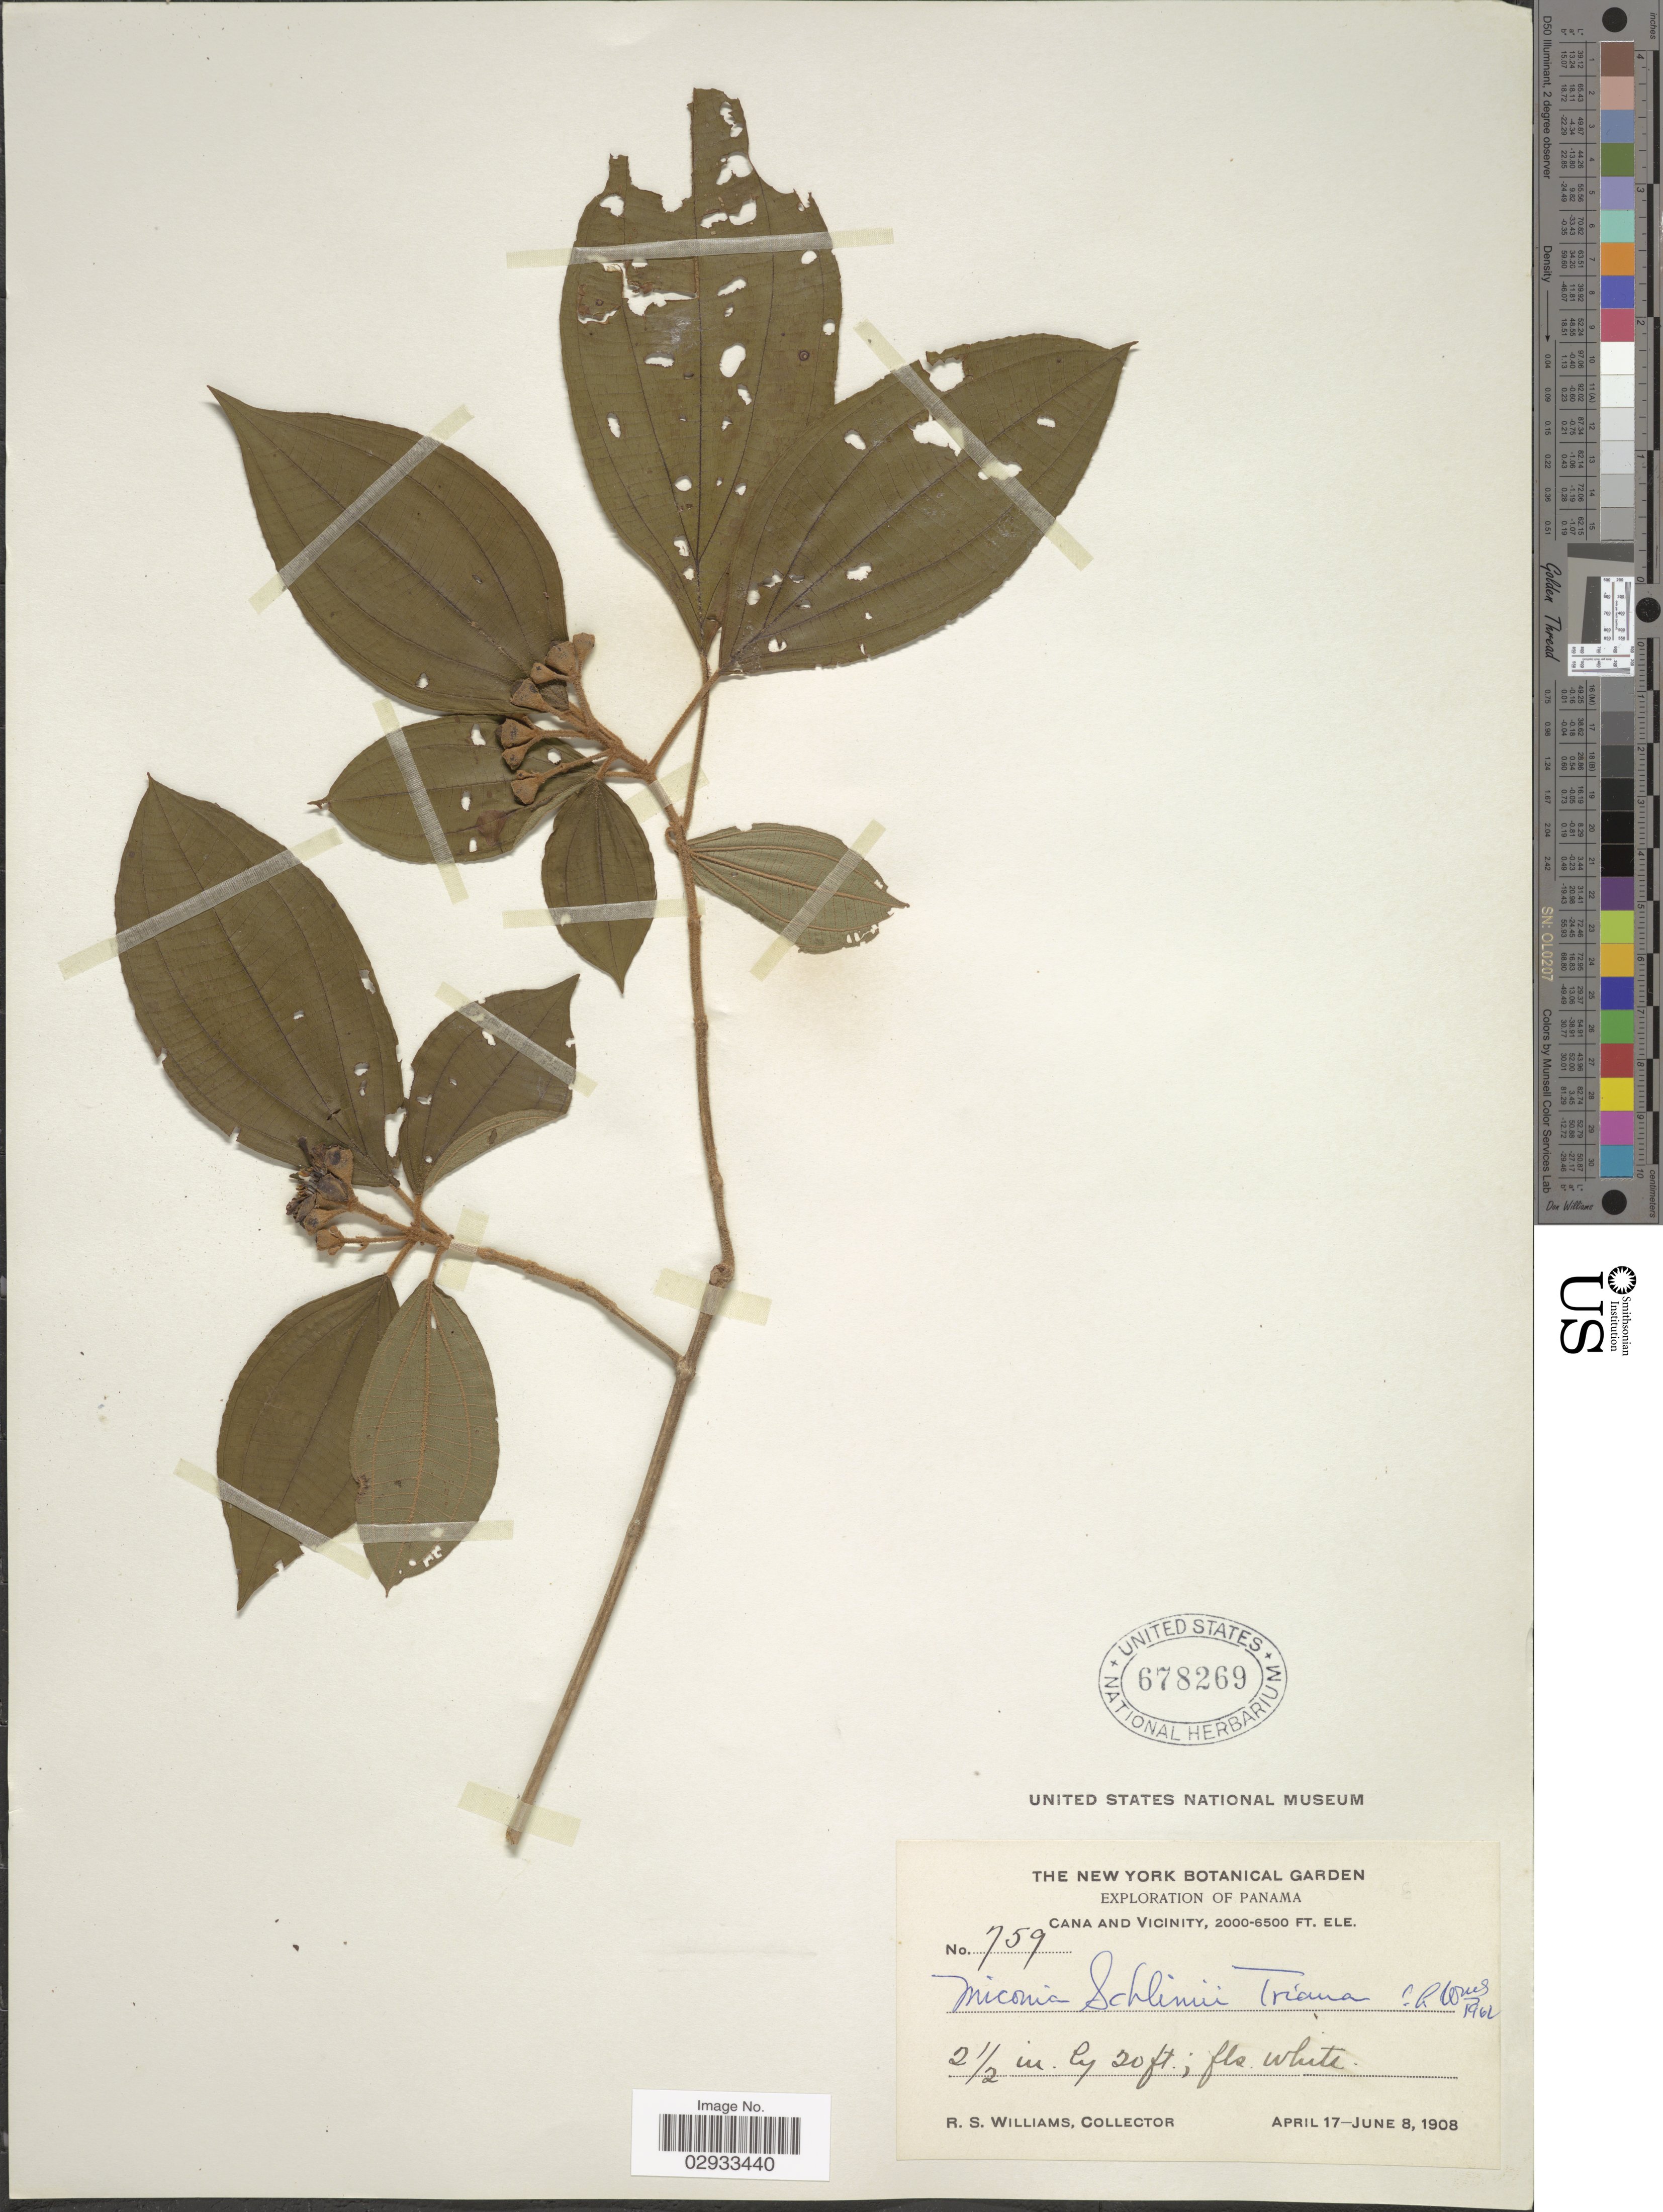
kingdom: Plantae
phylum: Tracheophyta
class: Magnoliopsida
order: Myrtales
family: Melastomataceae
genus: Miconia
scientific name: Miconia schlimii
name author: Triana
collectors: R. S. Williams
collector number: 759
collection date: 1908-04-17/1908-06-08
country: Panama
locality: Cana and Vicinity.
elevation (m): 610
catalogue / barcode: US 678269